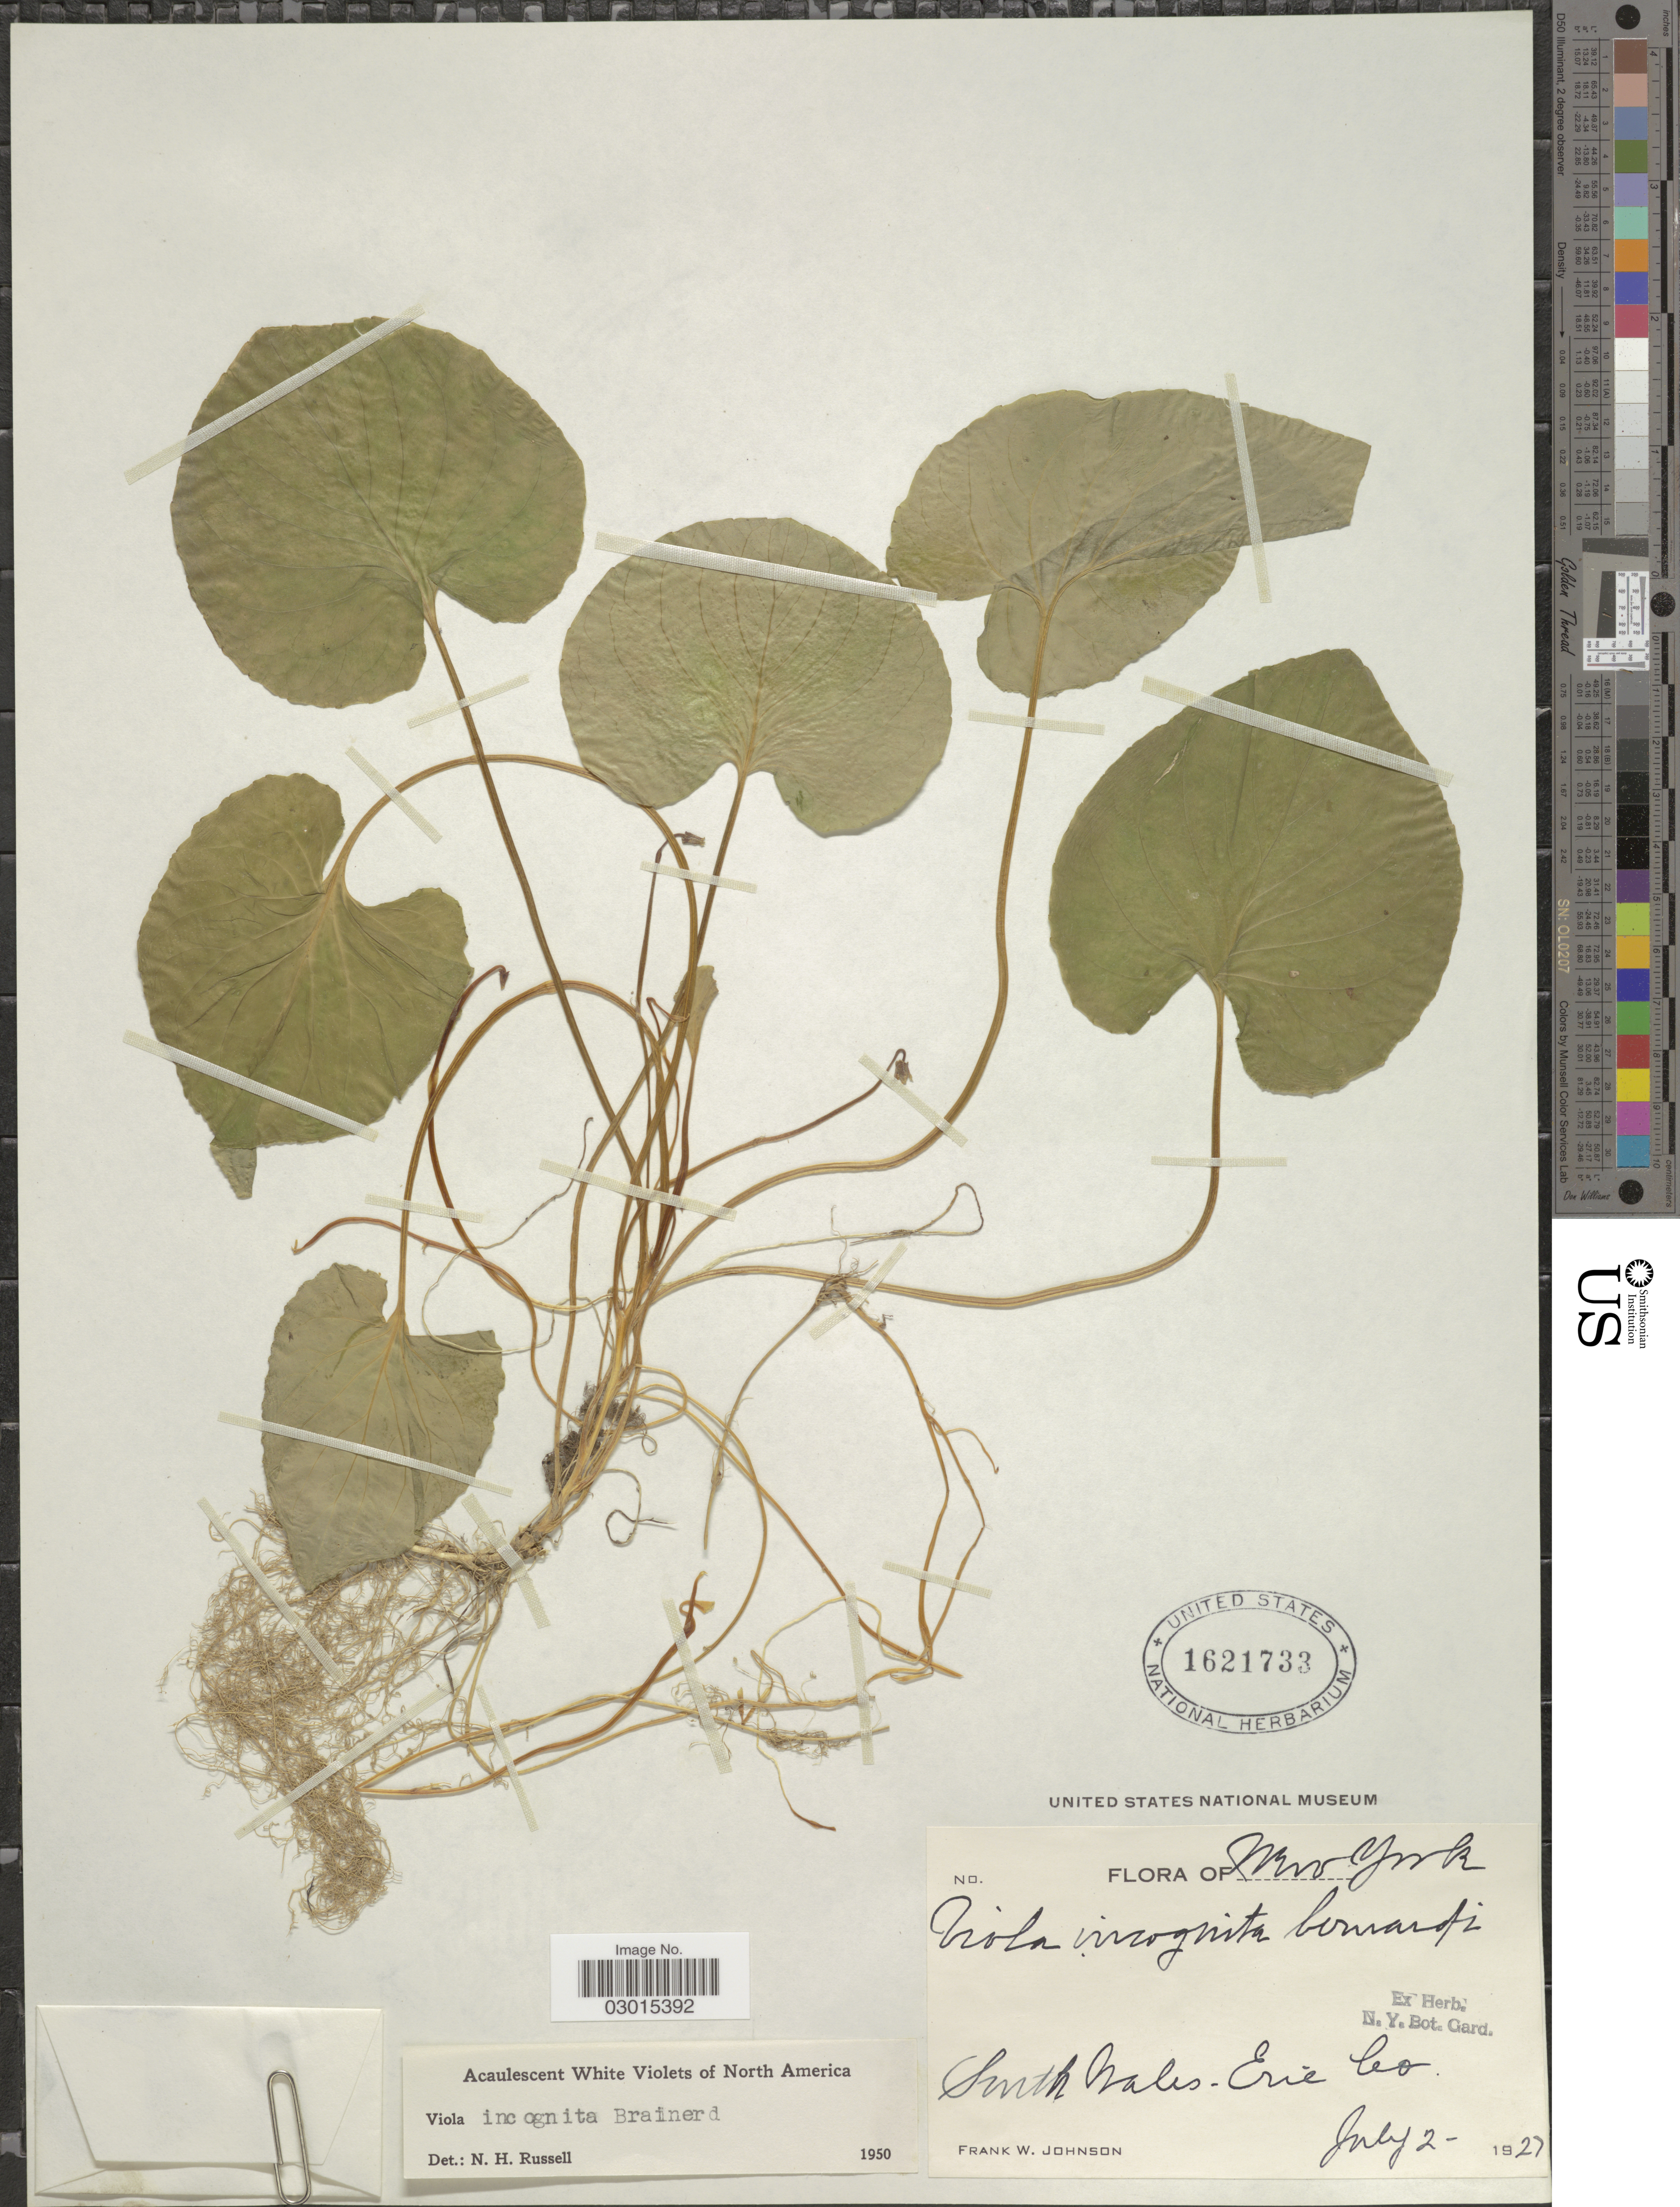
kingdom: Plantae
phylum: Tracheophyta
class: Magnoliopsida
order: Malpighiales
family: Violaceae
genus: Viola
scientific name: Viola incognita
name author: Brainerd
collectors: F. W. Johnson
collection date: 1927-07-02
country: United States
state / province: New York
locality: South Wales-Erie Co.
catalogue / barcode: US 1621733